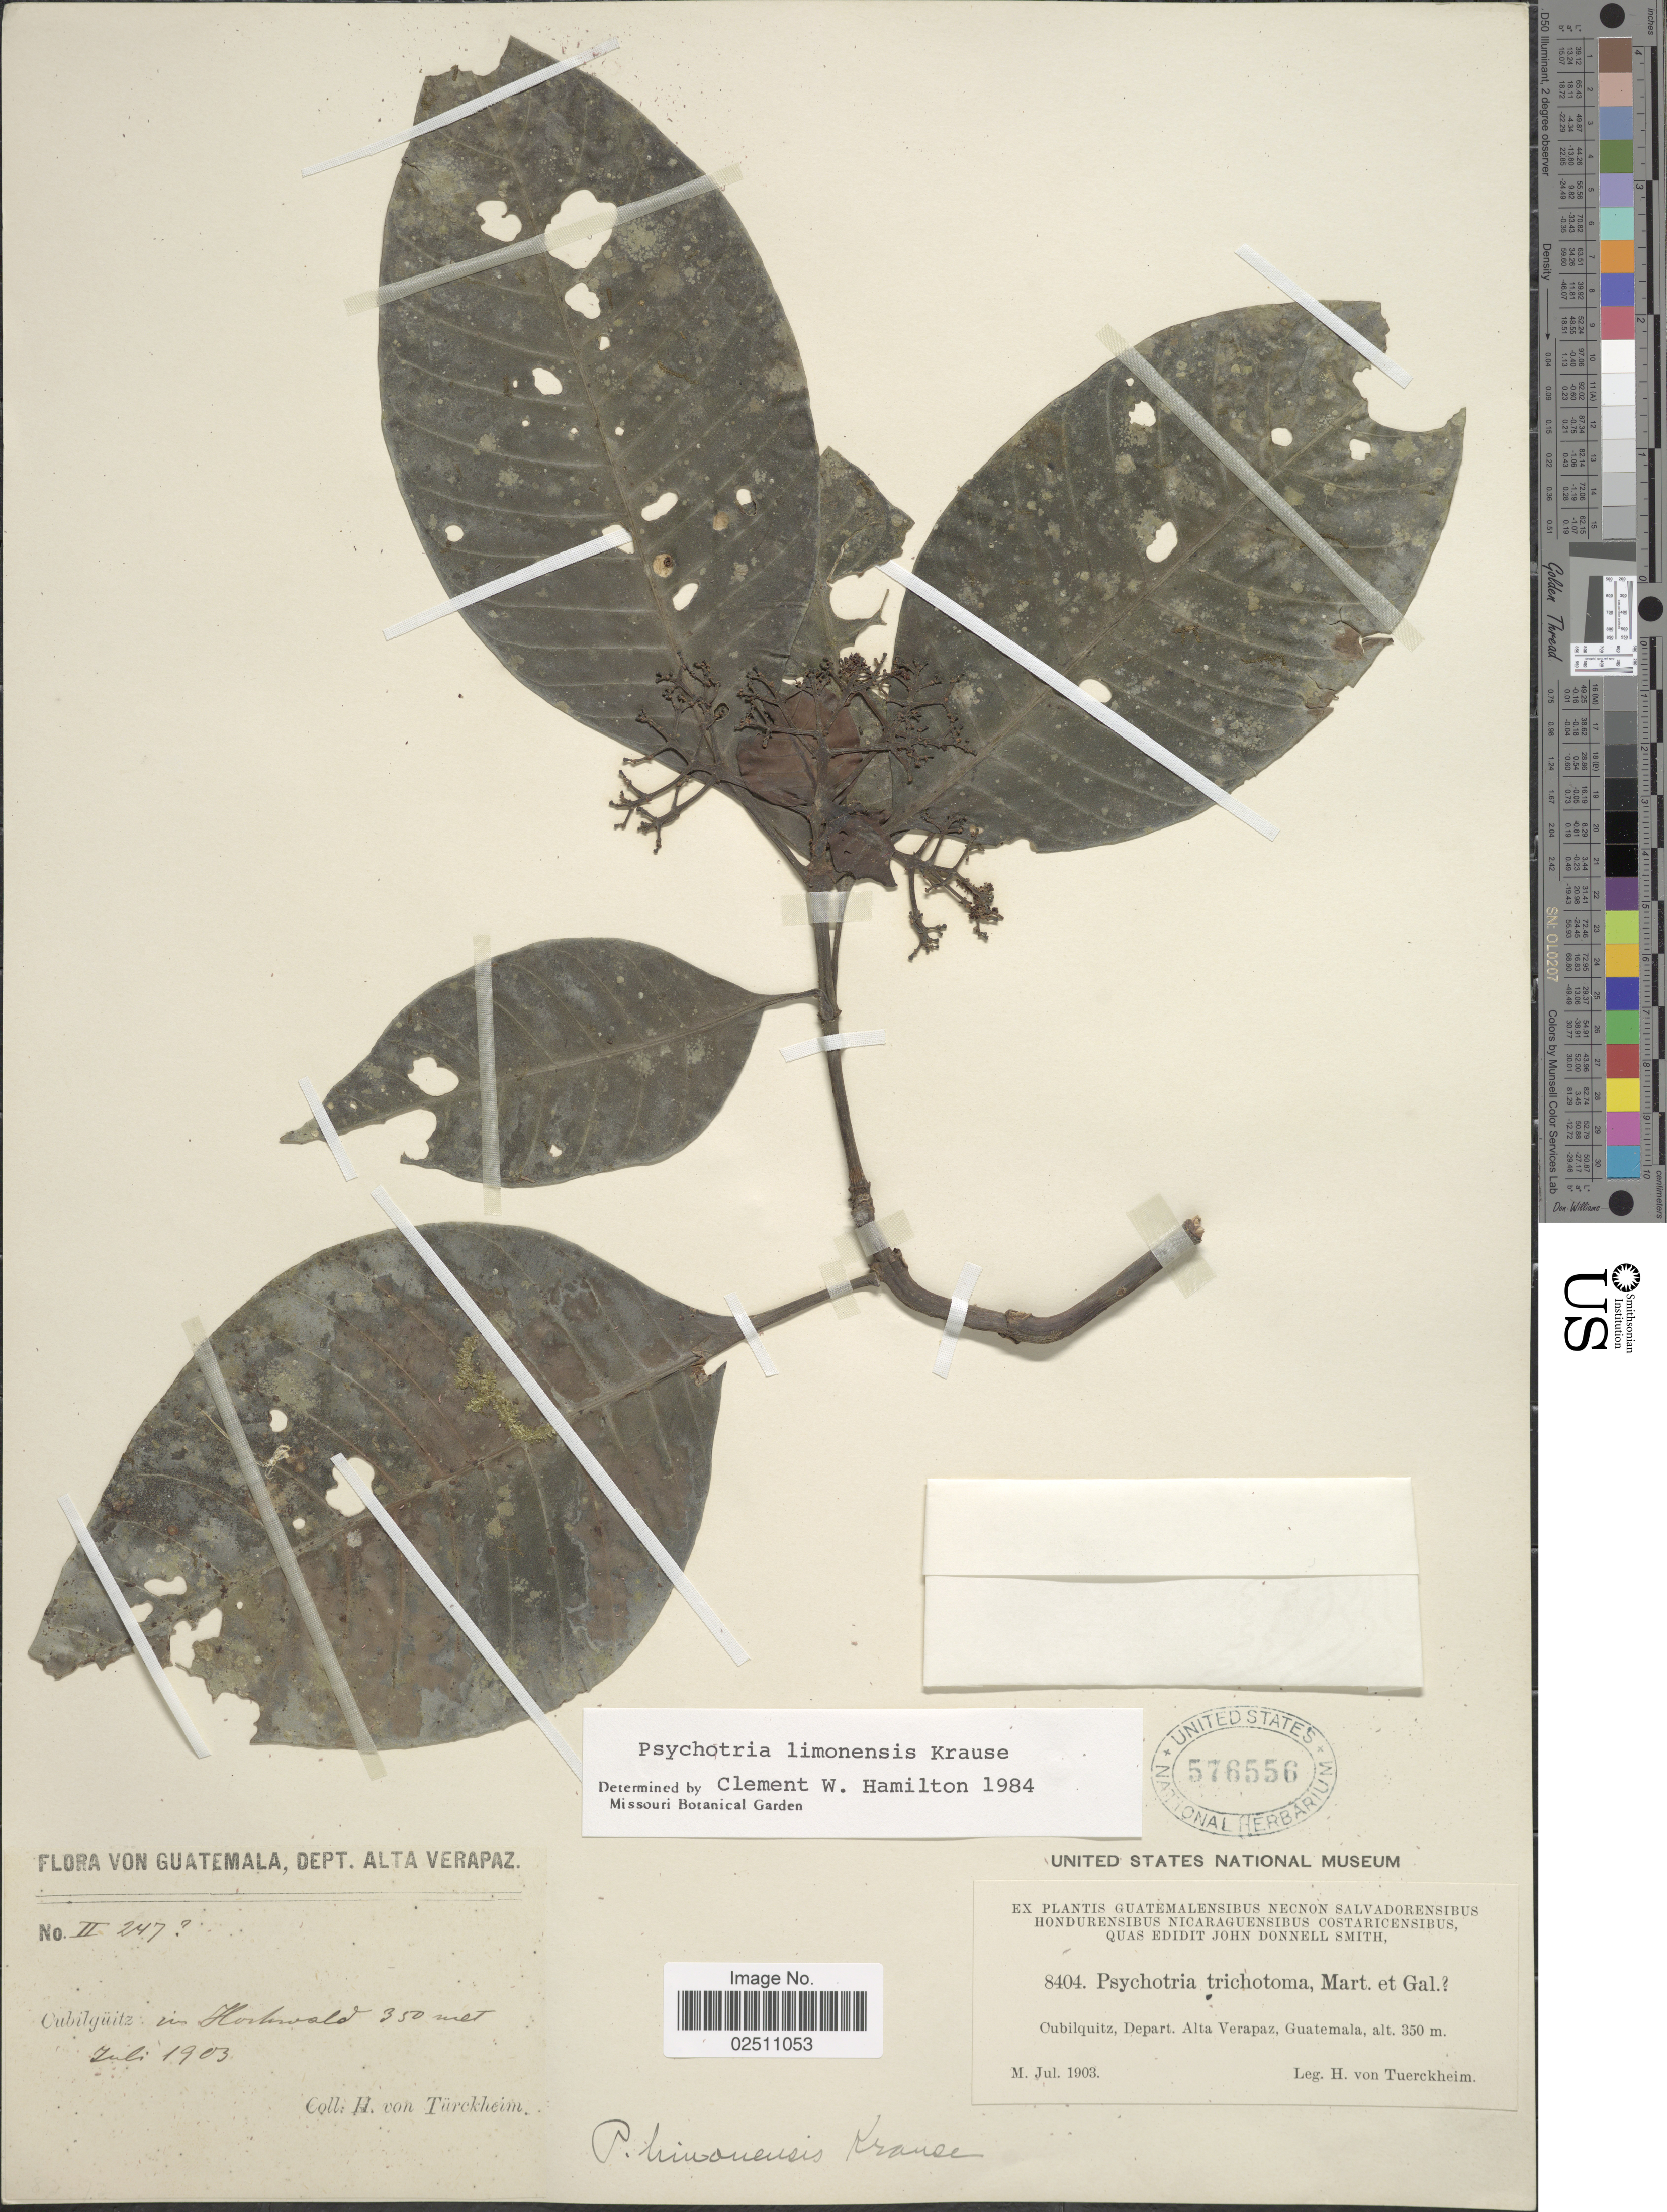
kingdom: Plantae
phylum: Tracheophyta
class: Magnoliopsida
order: Gentianales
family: Rubiaceae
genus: Psychotria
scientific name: Psychotria limonensis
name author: K. Krause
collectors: H. von Türckheim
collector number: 8404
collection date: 1903-07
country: Guatemala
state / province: Alta Verapaz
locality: Cubilguitz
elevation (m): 350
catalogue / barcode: US 576556